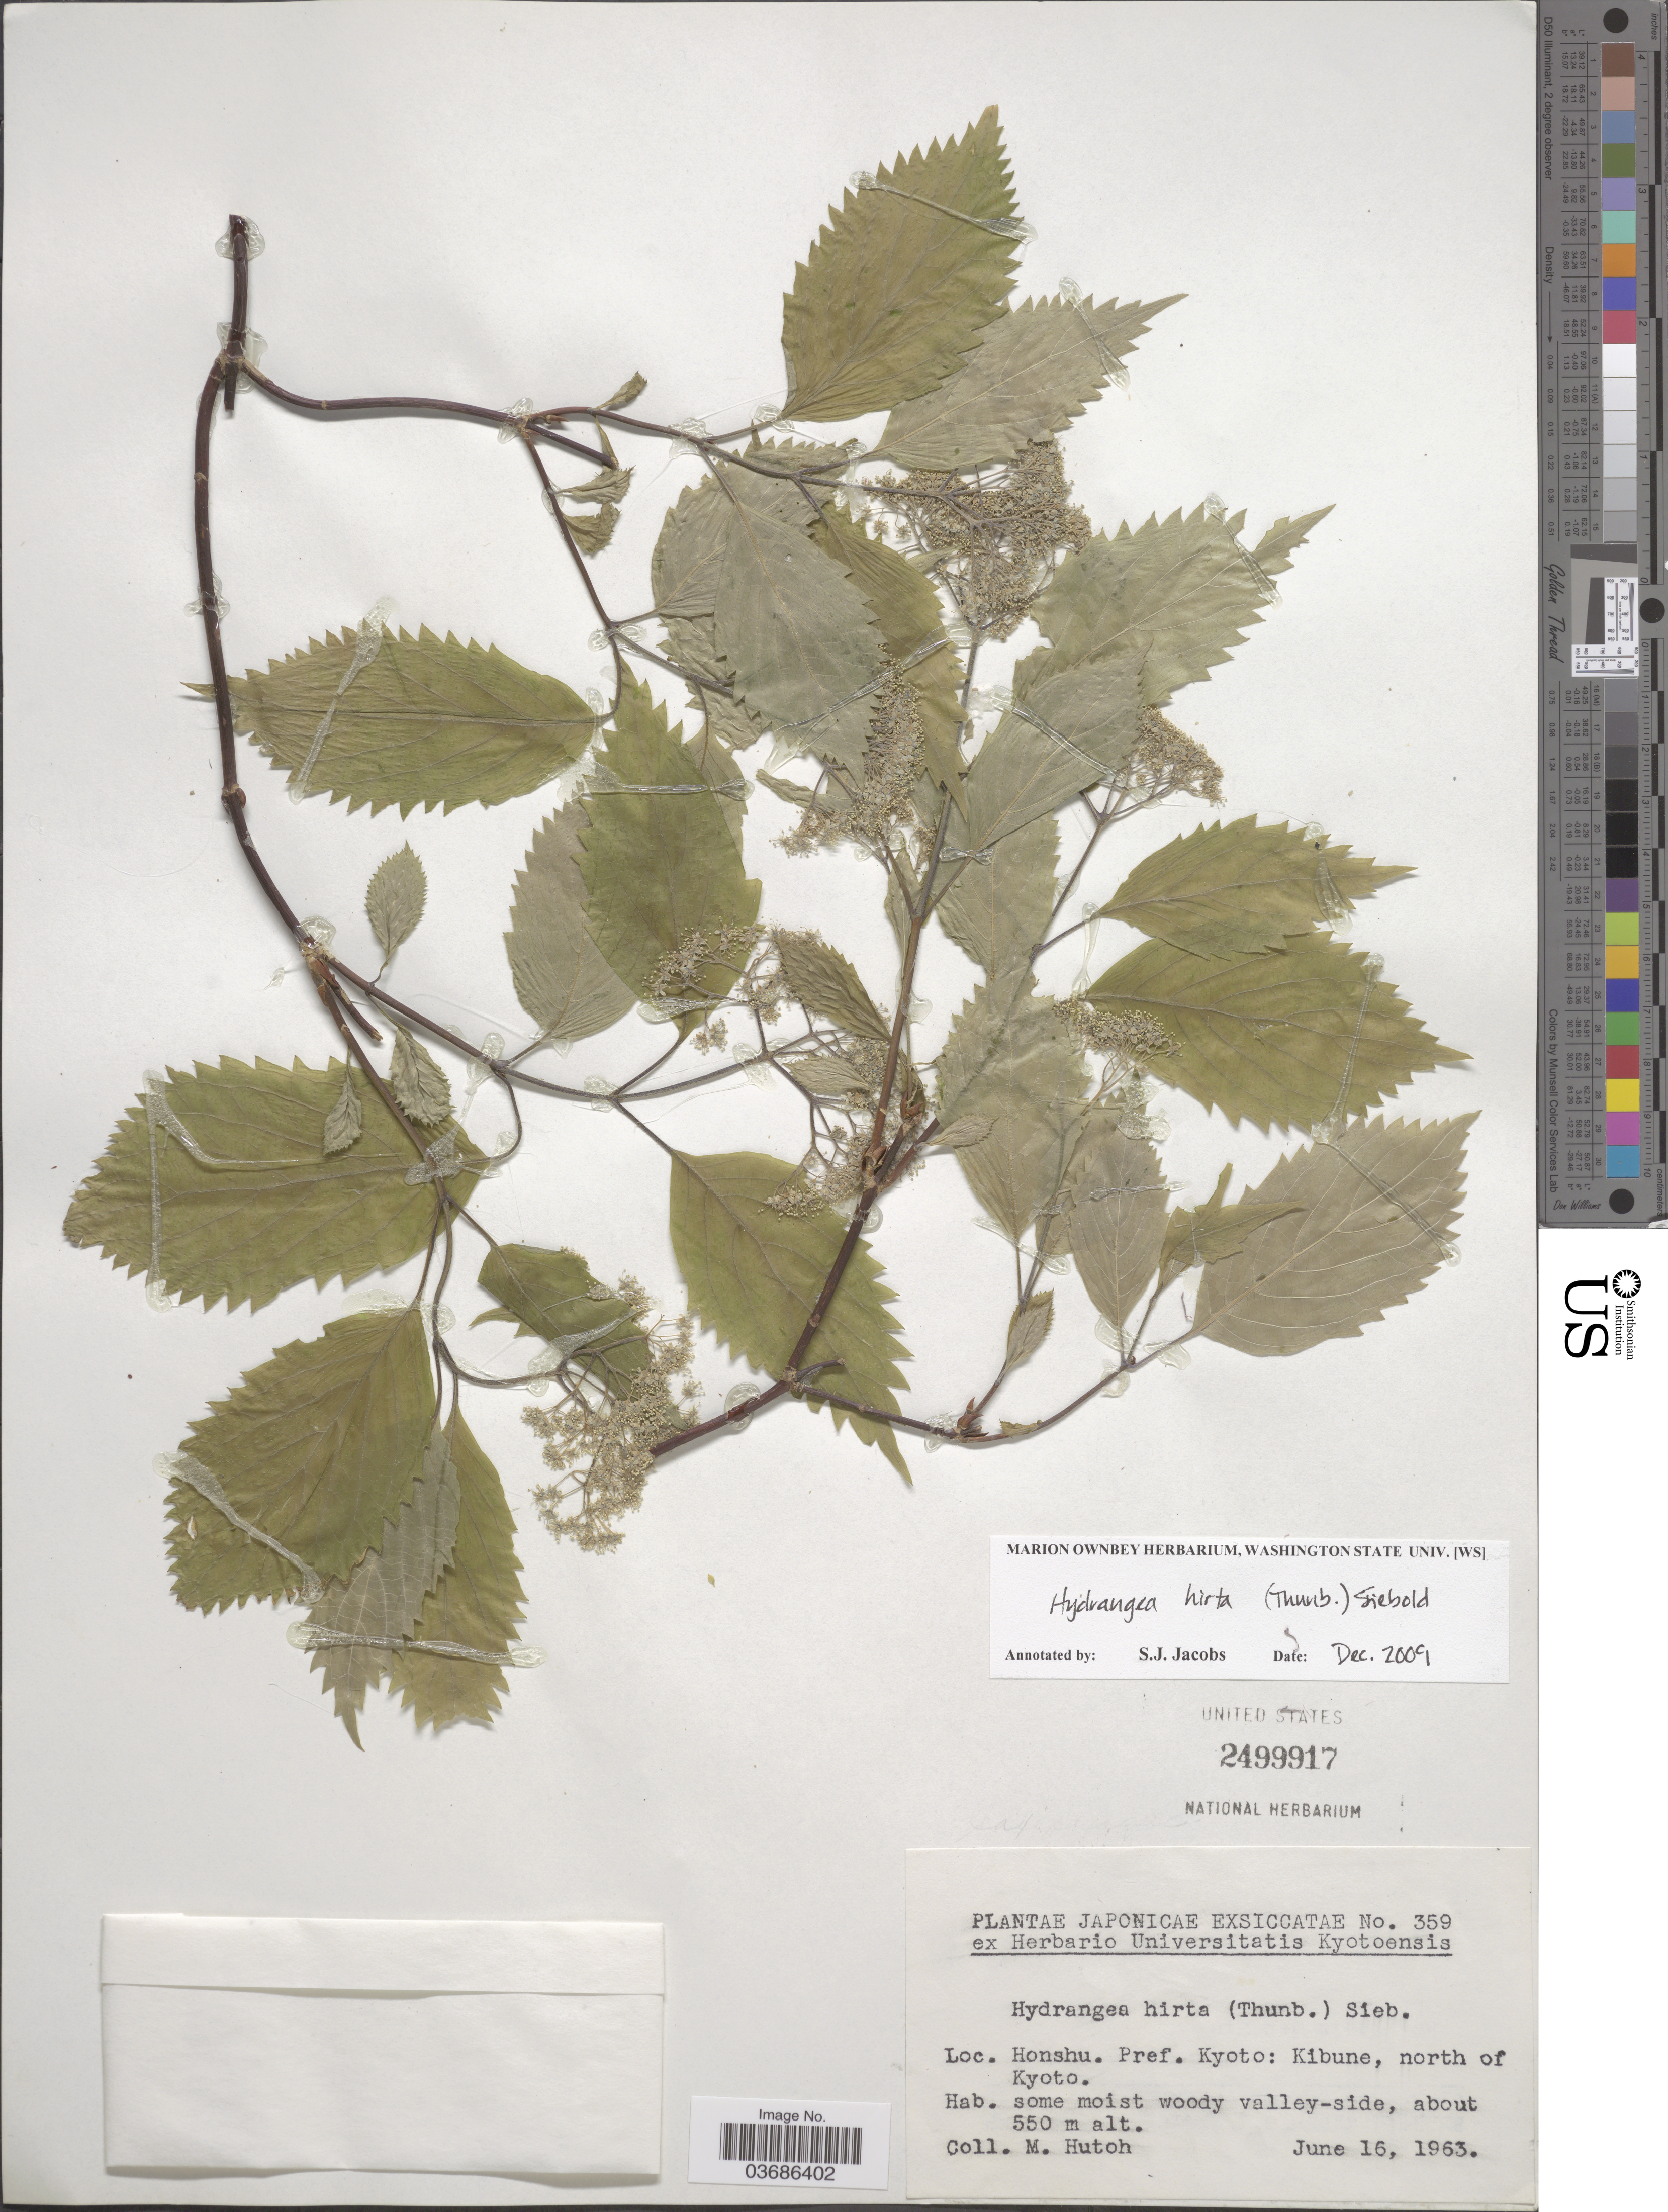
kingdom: Plantae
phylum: Tracheophyta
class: Magnoliopsida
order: Cornales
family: Hydrangeaceae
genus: Hydrangea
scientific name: Hydrangea hirta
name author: (Thunb.) Siebold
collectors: M. Hutoh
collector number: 359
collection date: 1963-06-16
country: Japan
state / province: Kyoto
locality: Honshu. Pref. Kyoto: Kibune, north of Kyoto.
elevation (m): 550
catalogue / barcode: US 2499917